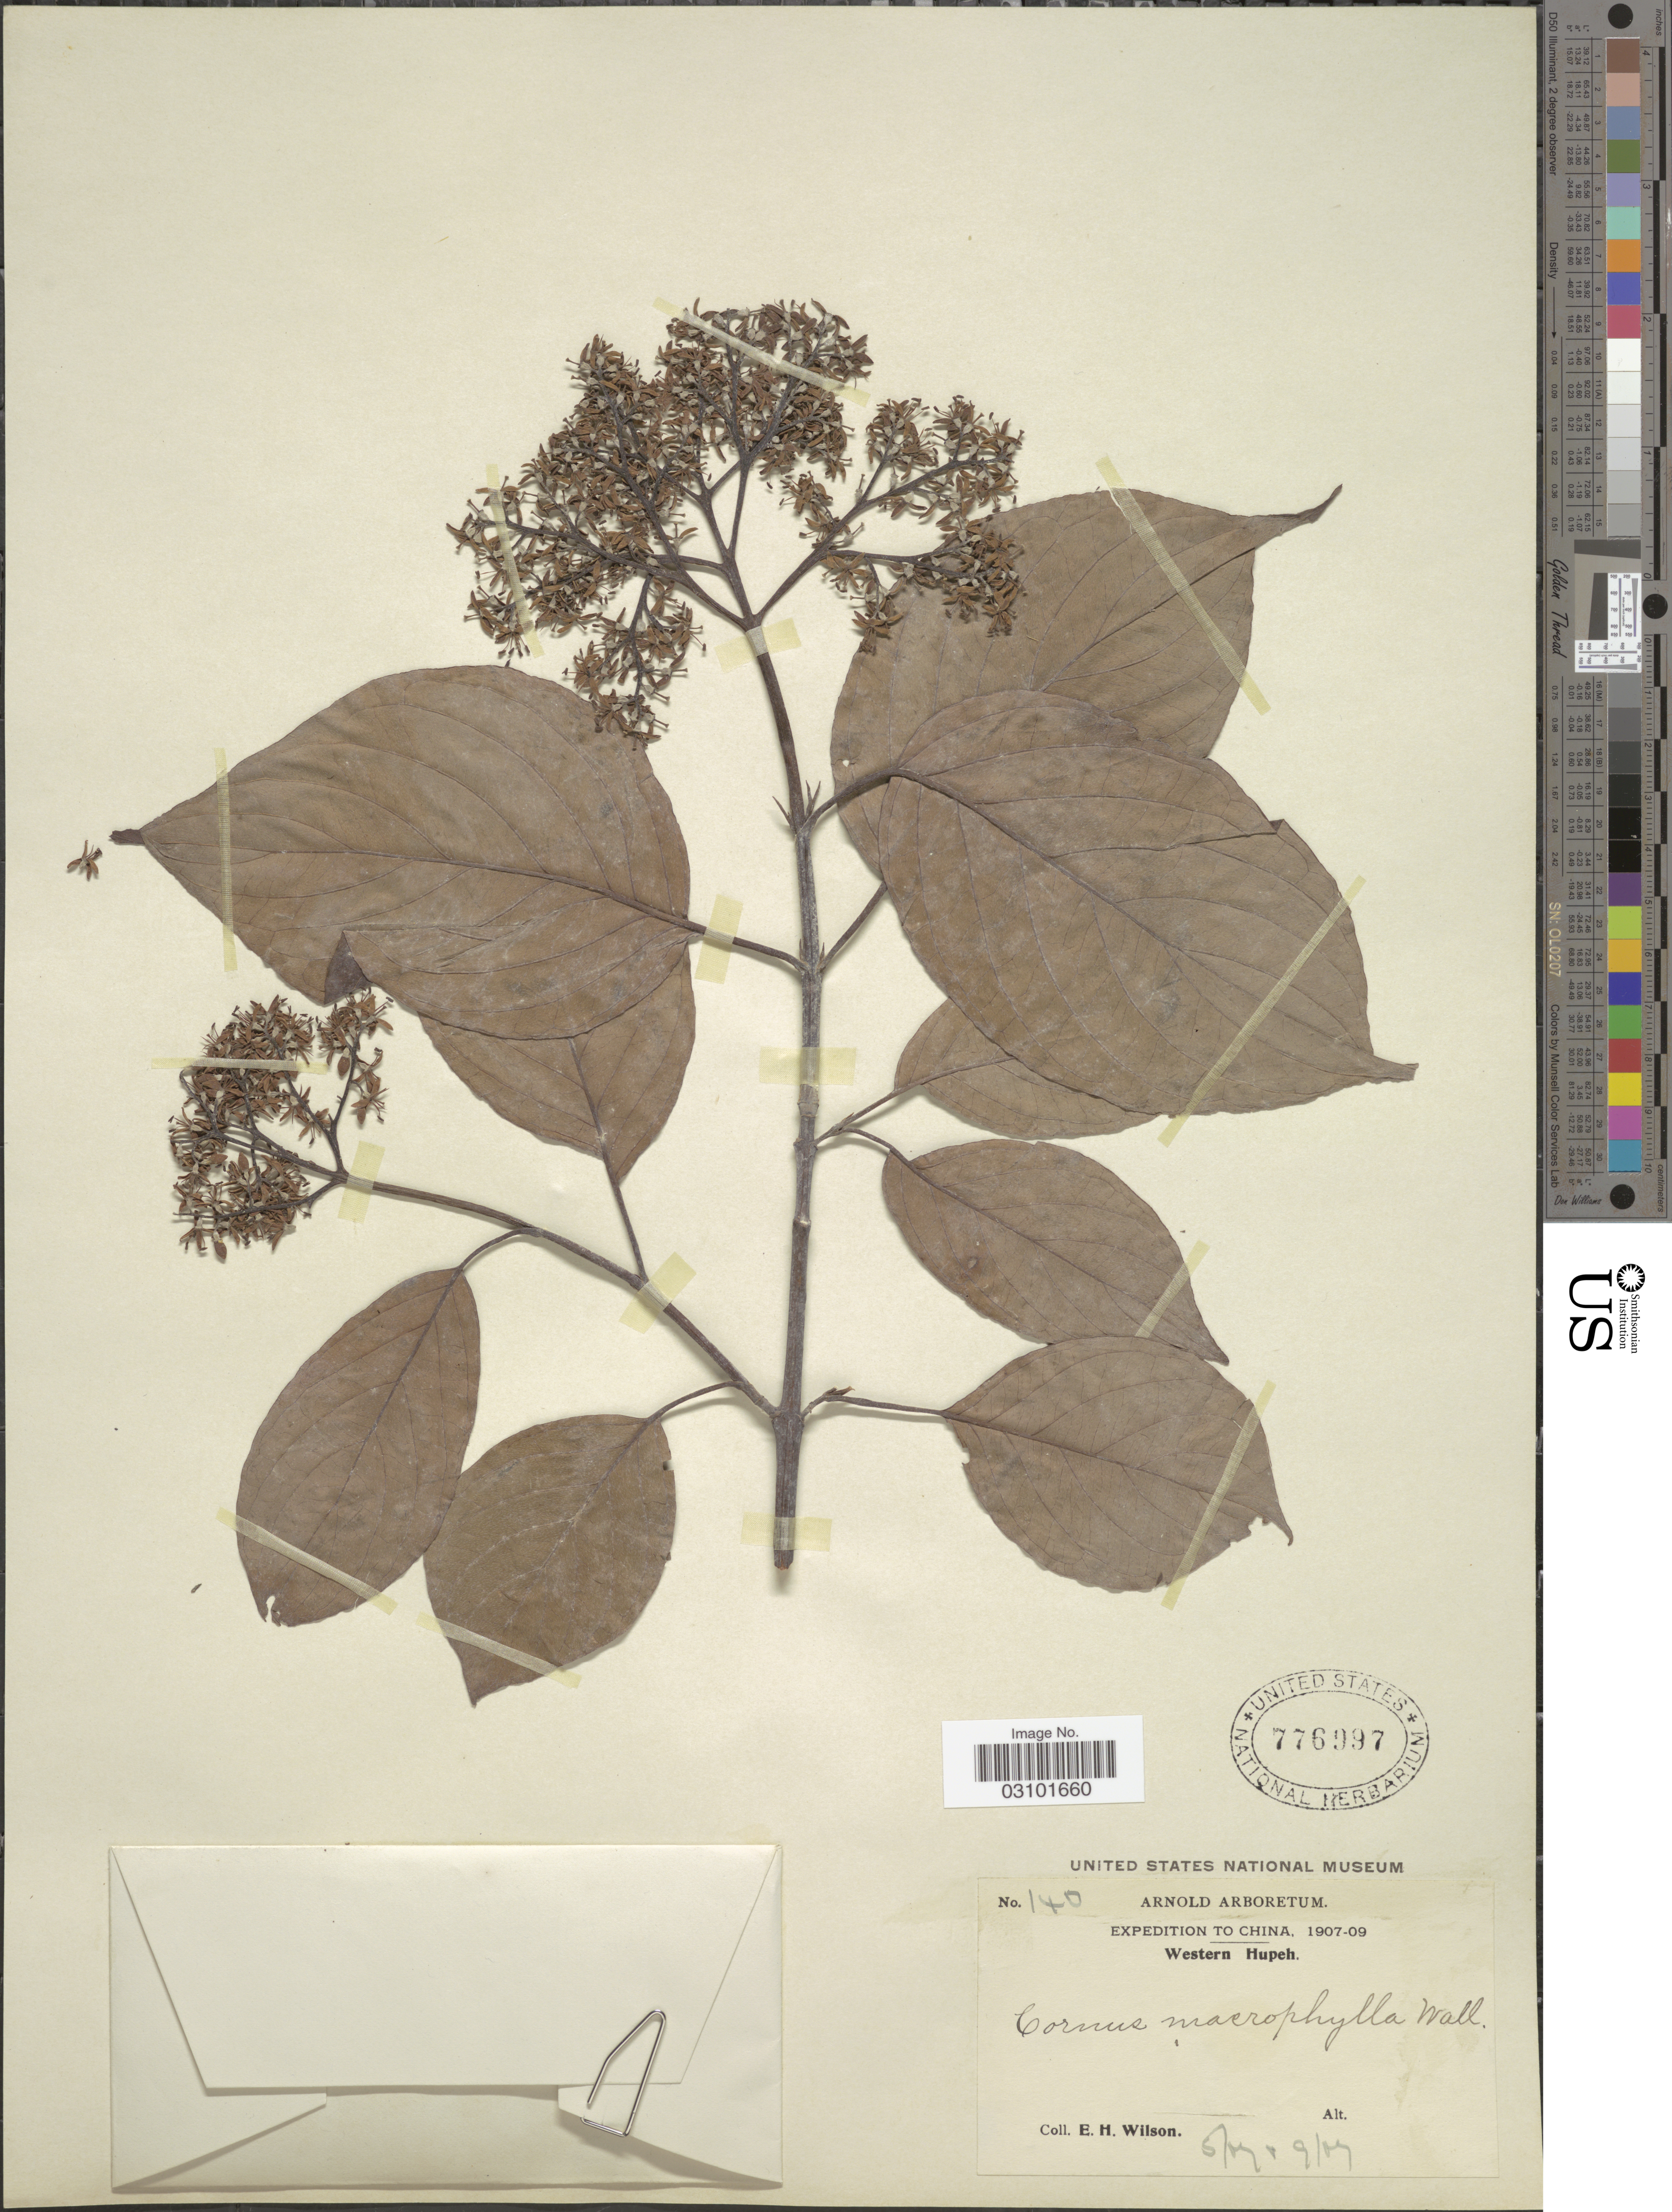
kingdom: Plantae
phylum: Tracheophyta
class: Magnoliopsida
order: Cornales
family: Cornaceae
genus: Cornus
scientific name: Cornus macrophylla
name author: Wall.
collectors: E. Wilson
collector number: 140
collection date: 1907-05/1907-09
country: China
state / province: Hubei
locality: Western Hupeh.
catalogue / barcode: US 776997